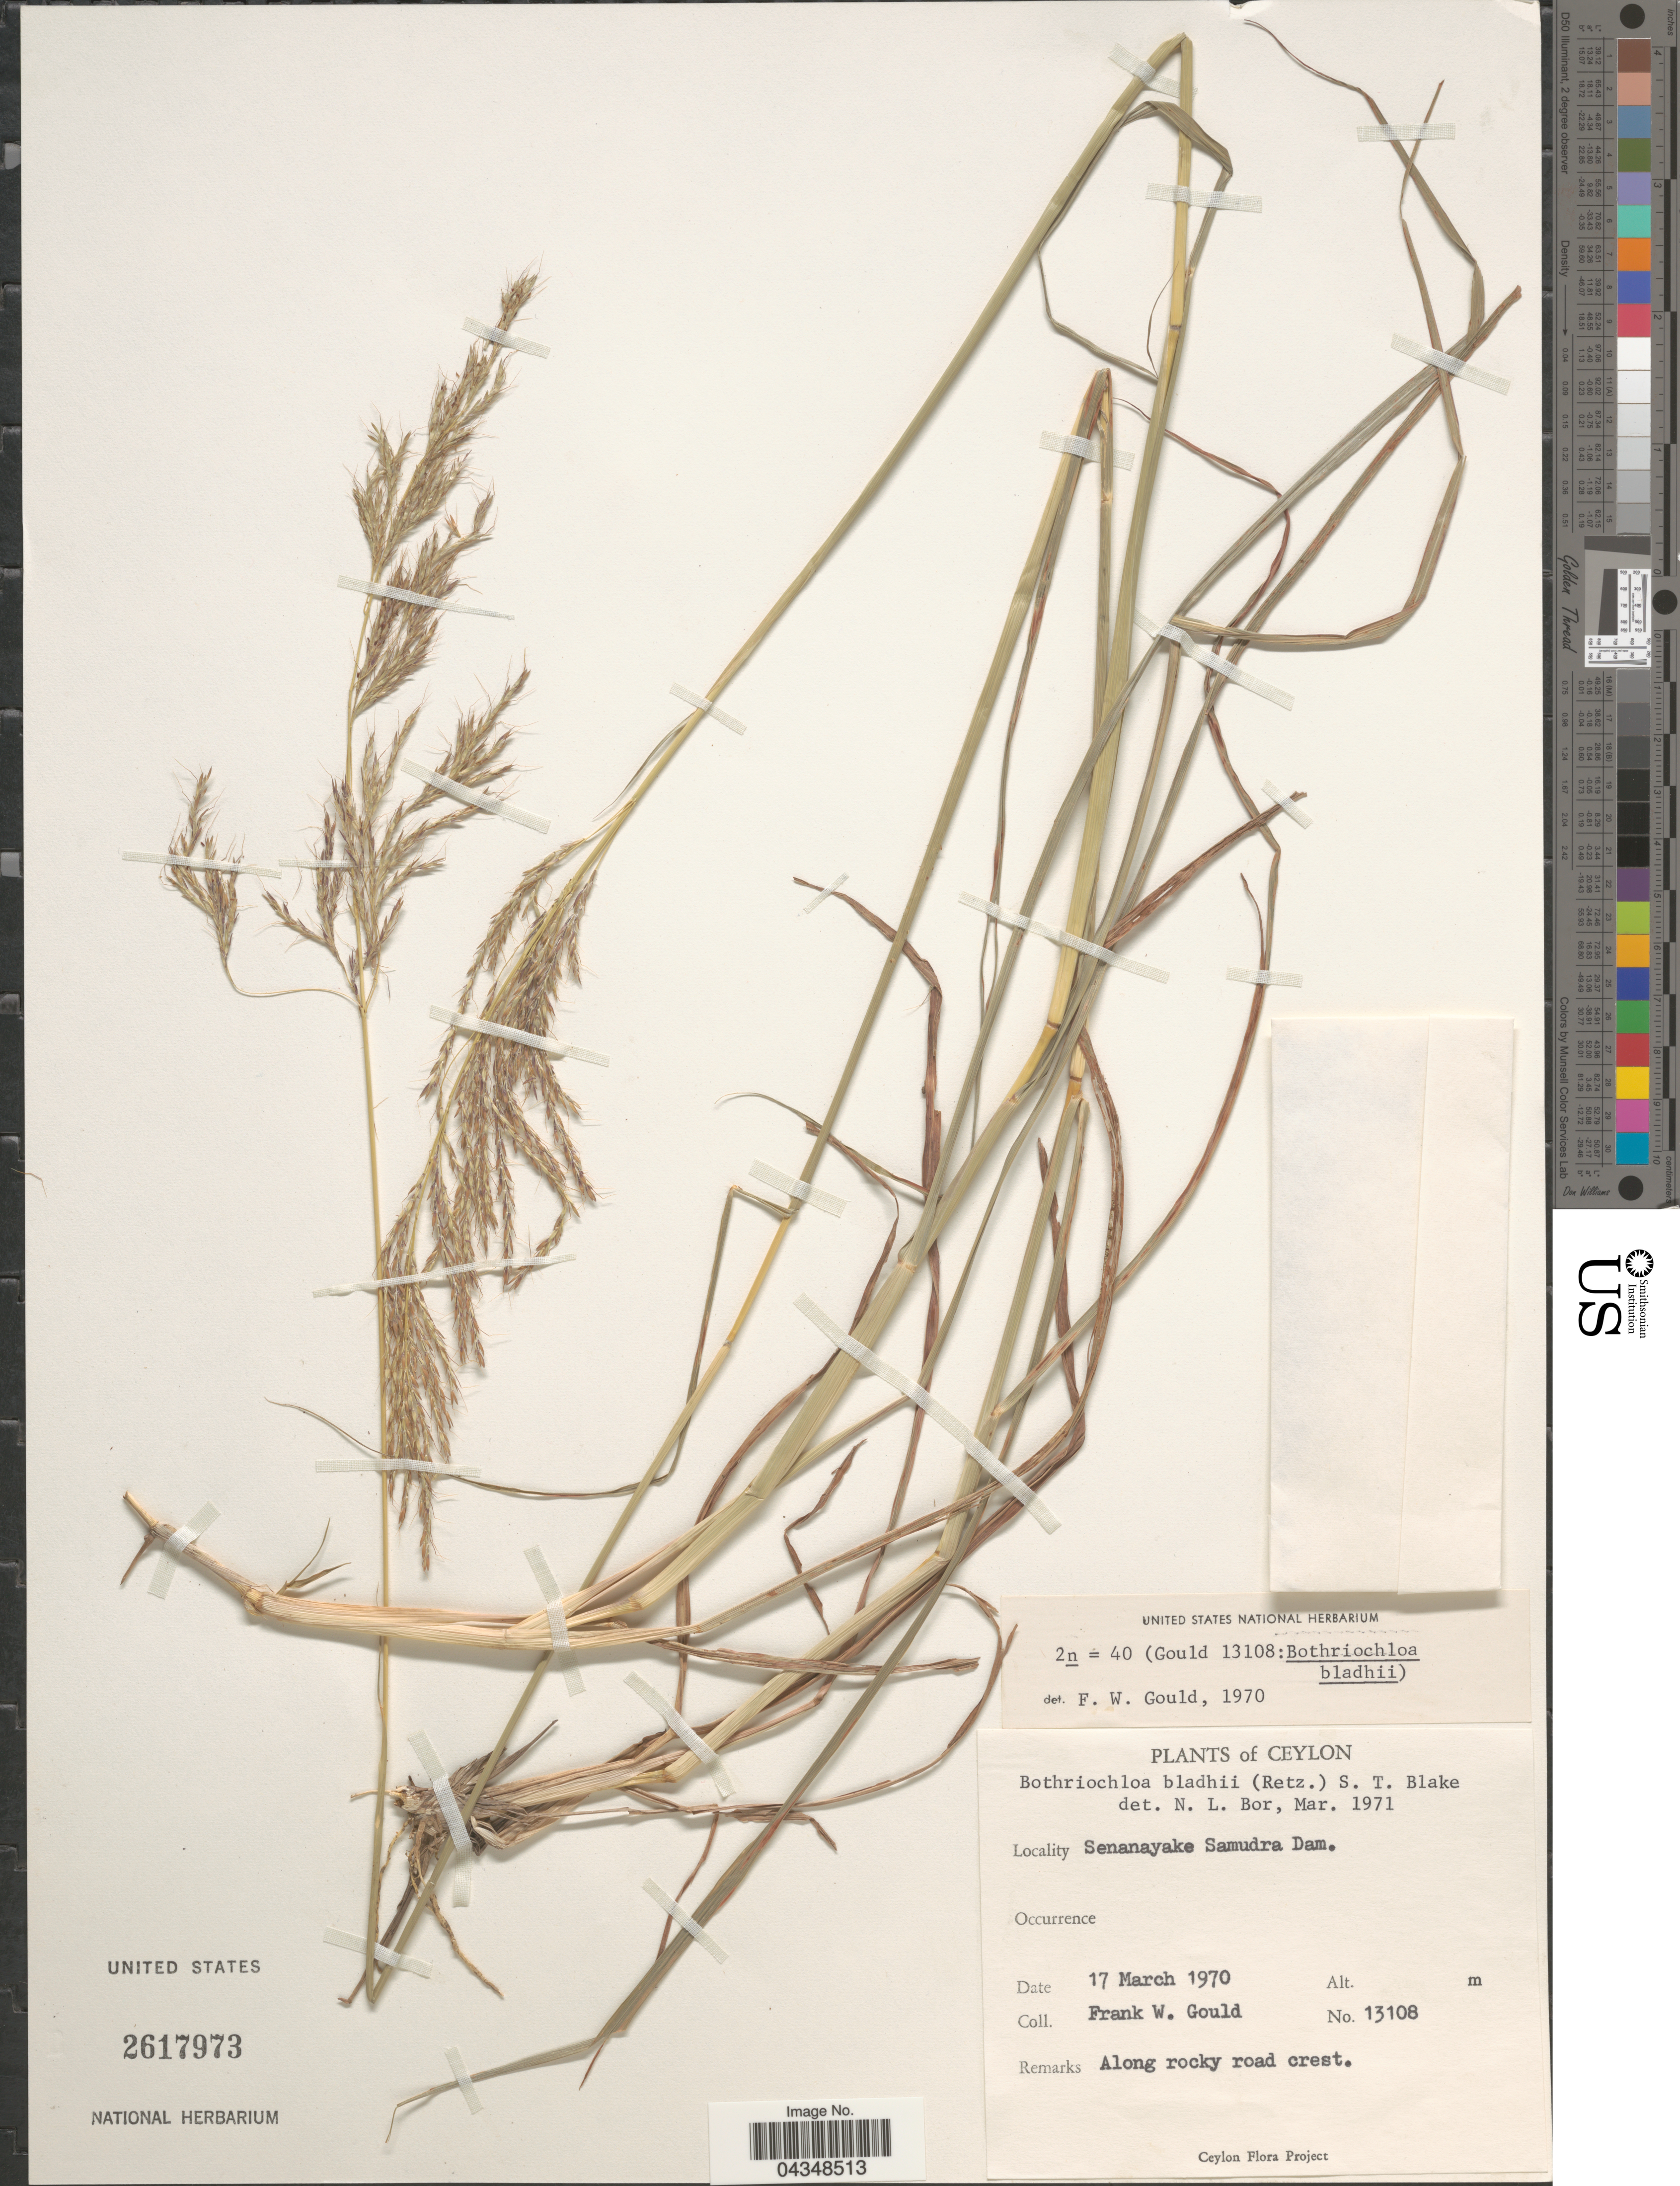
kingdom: Plantae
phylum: Tracheophyta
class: Liliopsida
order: Poales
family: Poaceae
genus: Bothriochloa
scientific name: Bothriochloa bladhii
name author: (Retz.) S.T. Blake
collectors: F. W. Gould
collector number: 13108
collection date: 1970-03-17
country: Sri Lanka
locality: Ceylon. Senanayake Samudra Dam. Along rocky road crest.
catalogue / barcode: US 2617973